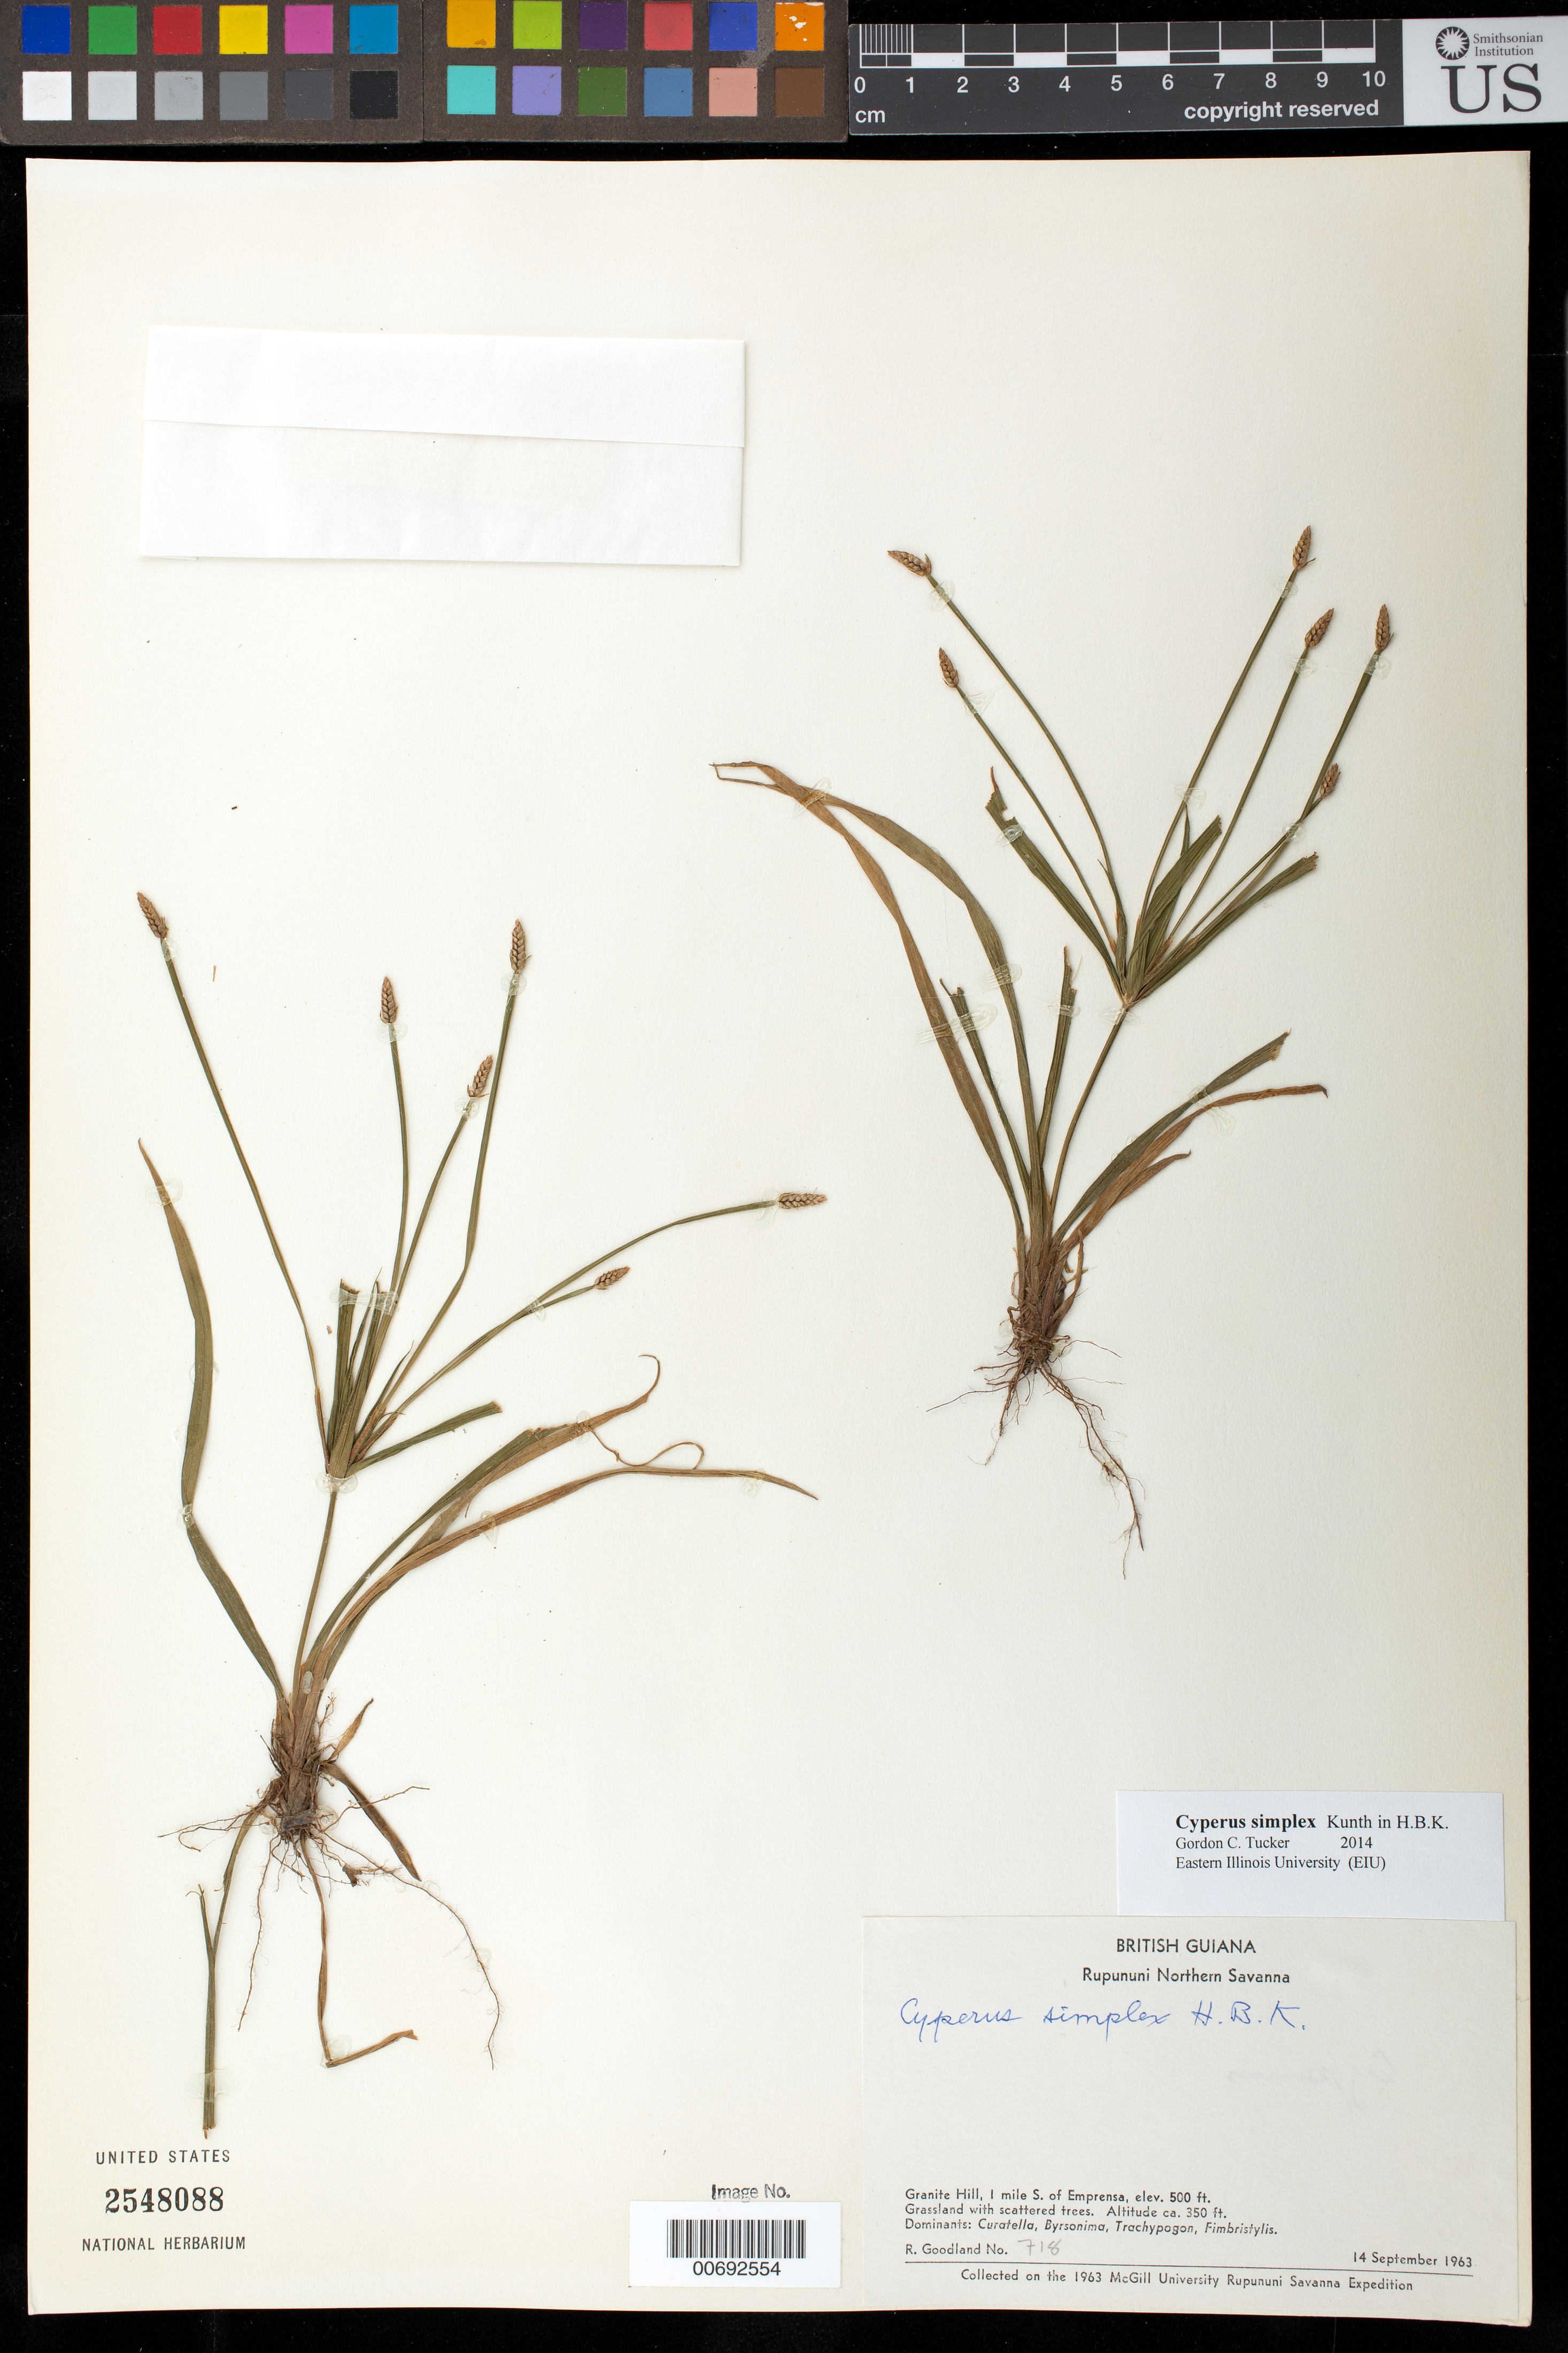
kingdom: Plantae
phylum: Tracheophyta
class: Liliopsida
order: Poales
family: Cyperaceae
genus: Cyperus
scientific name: Cyperus simplex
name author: Kunth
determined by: Tucker, G. C.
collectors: R. Goodland & R. Persaud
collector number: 718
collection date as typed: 14-Sep-63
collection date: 1963-09-14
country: Guyana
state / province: U. Takutu-U. Essequibo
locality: Rupununi Northern Savanna, Granite Hill, 1 mi. S of Emprensa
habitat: Grassland with scattered trees. Dominants: Curatella, Byrsonima, Trachypogon, Fimbristylis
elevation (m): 152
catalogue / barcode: US 2548088